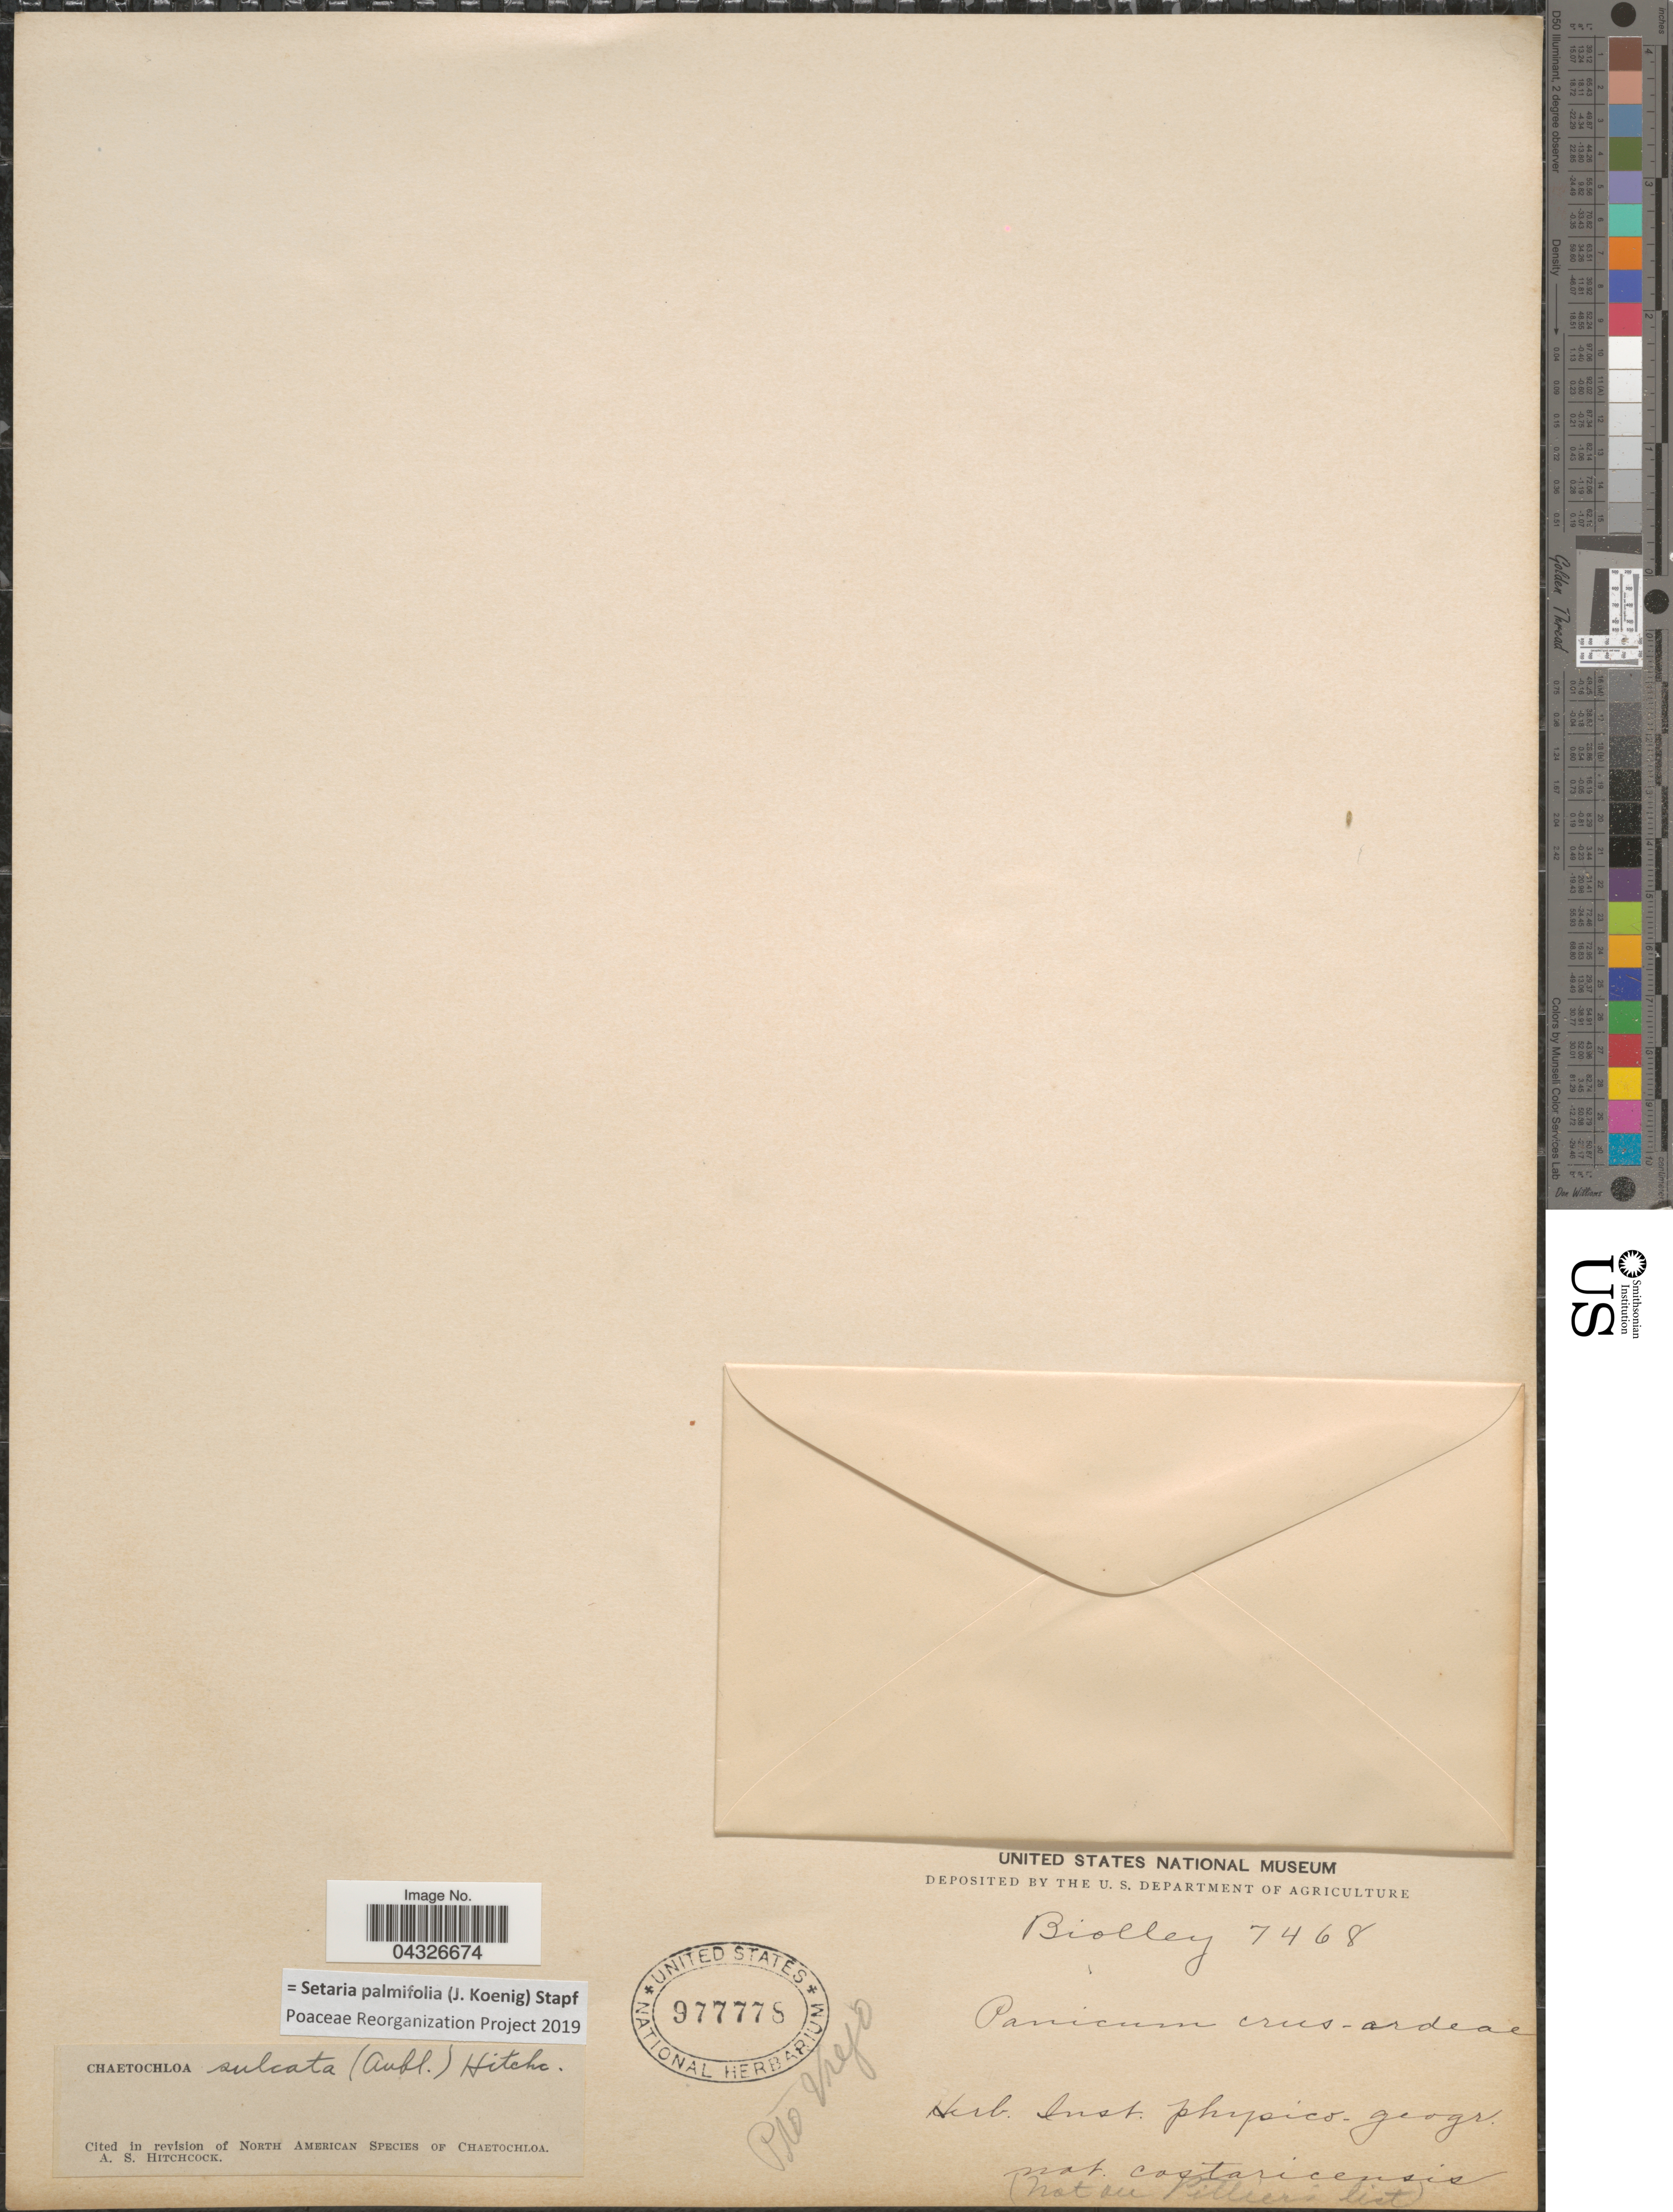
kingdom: Plantae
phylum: Tracheophyta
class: Liliopsida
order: Poales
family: Poaceae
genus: Setaria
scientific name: Setaria palmifolia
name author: (J. Koenig) Stapf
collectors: Biolley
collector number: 7468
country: Costa Rica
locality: Pto Viejo.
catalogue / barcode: US 977778